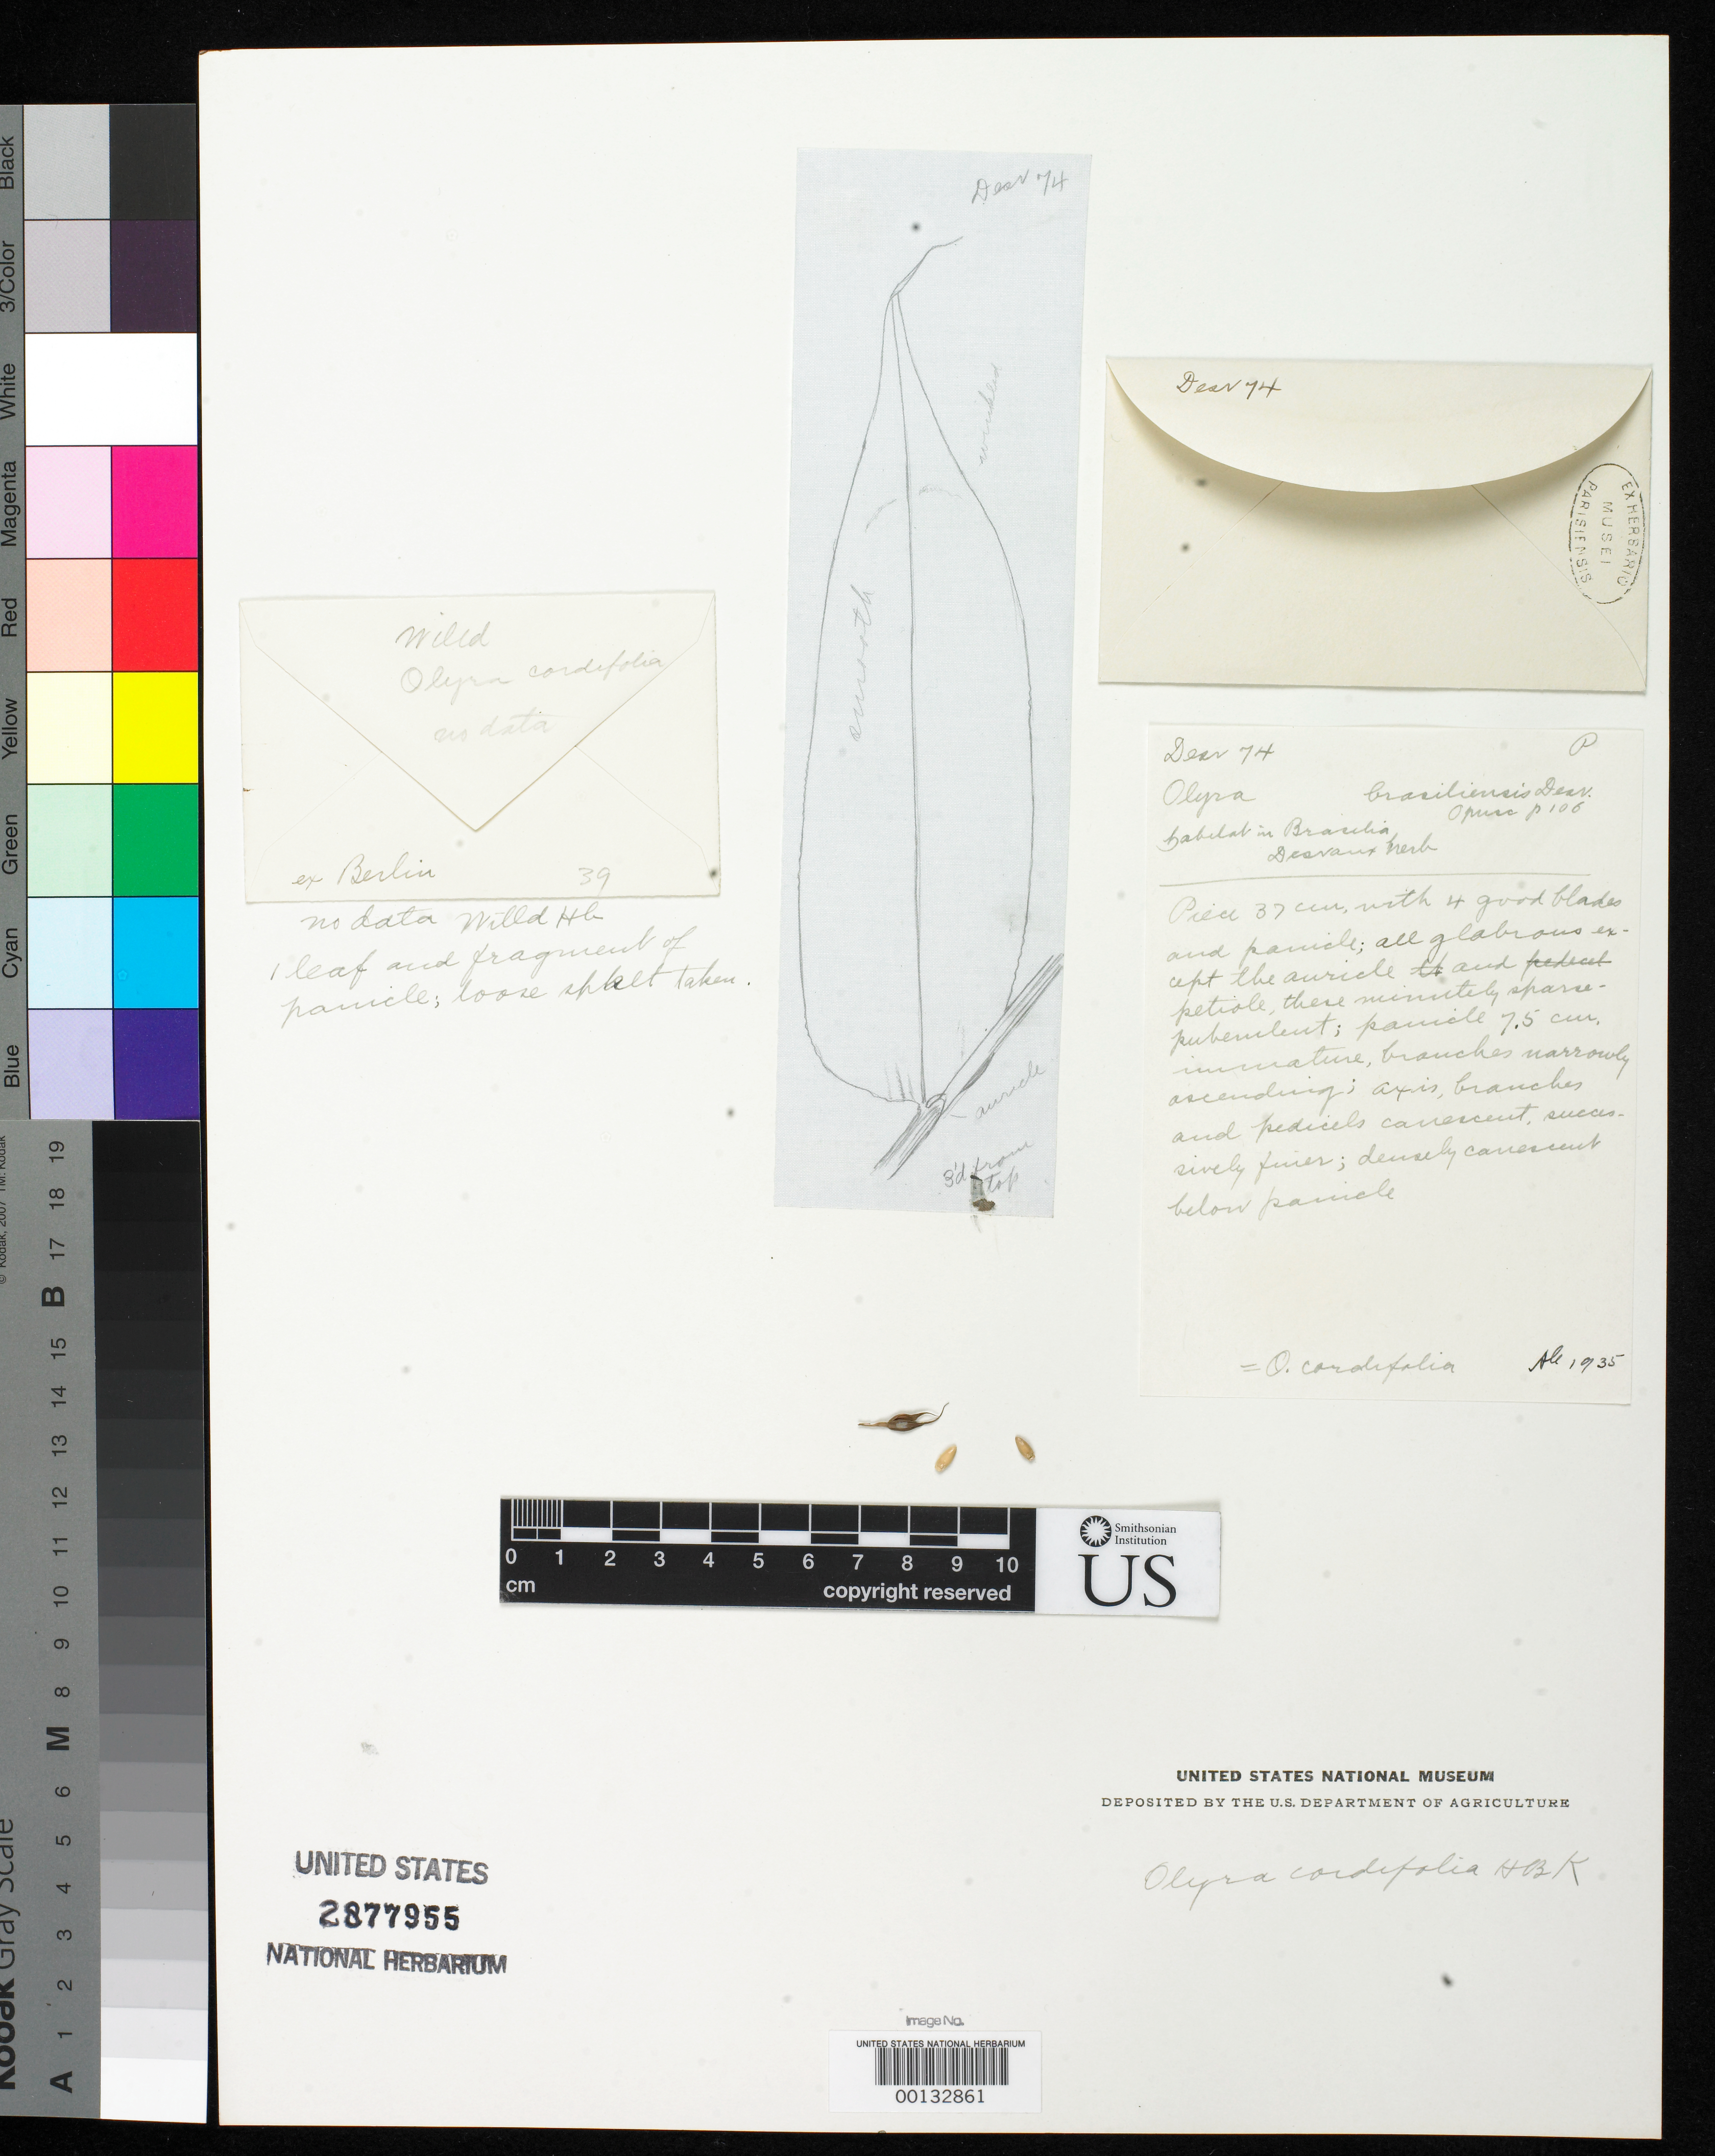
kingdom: Plantae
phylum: Tracheophyta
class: Liliopsida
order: Poales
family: Poaceae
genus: Olyra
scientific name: Olyra cordifolia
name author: Kunth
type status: Type Fragment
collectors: A. J. A. Bonpland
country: Colombia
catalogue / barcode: US 2877955